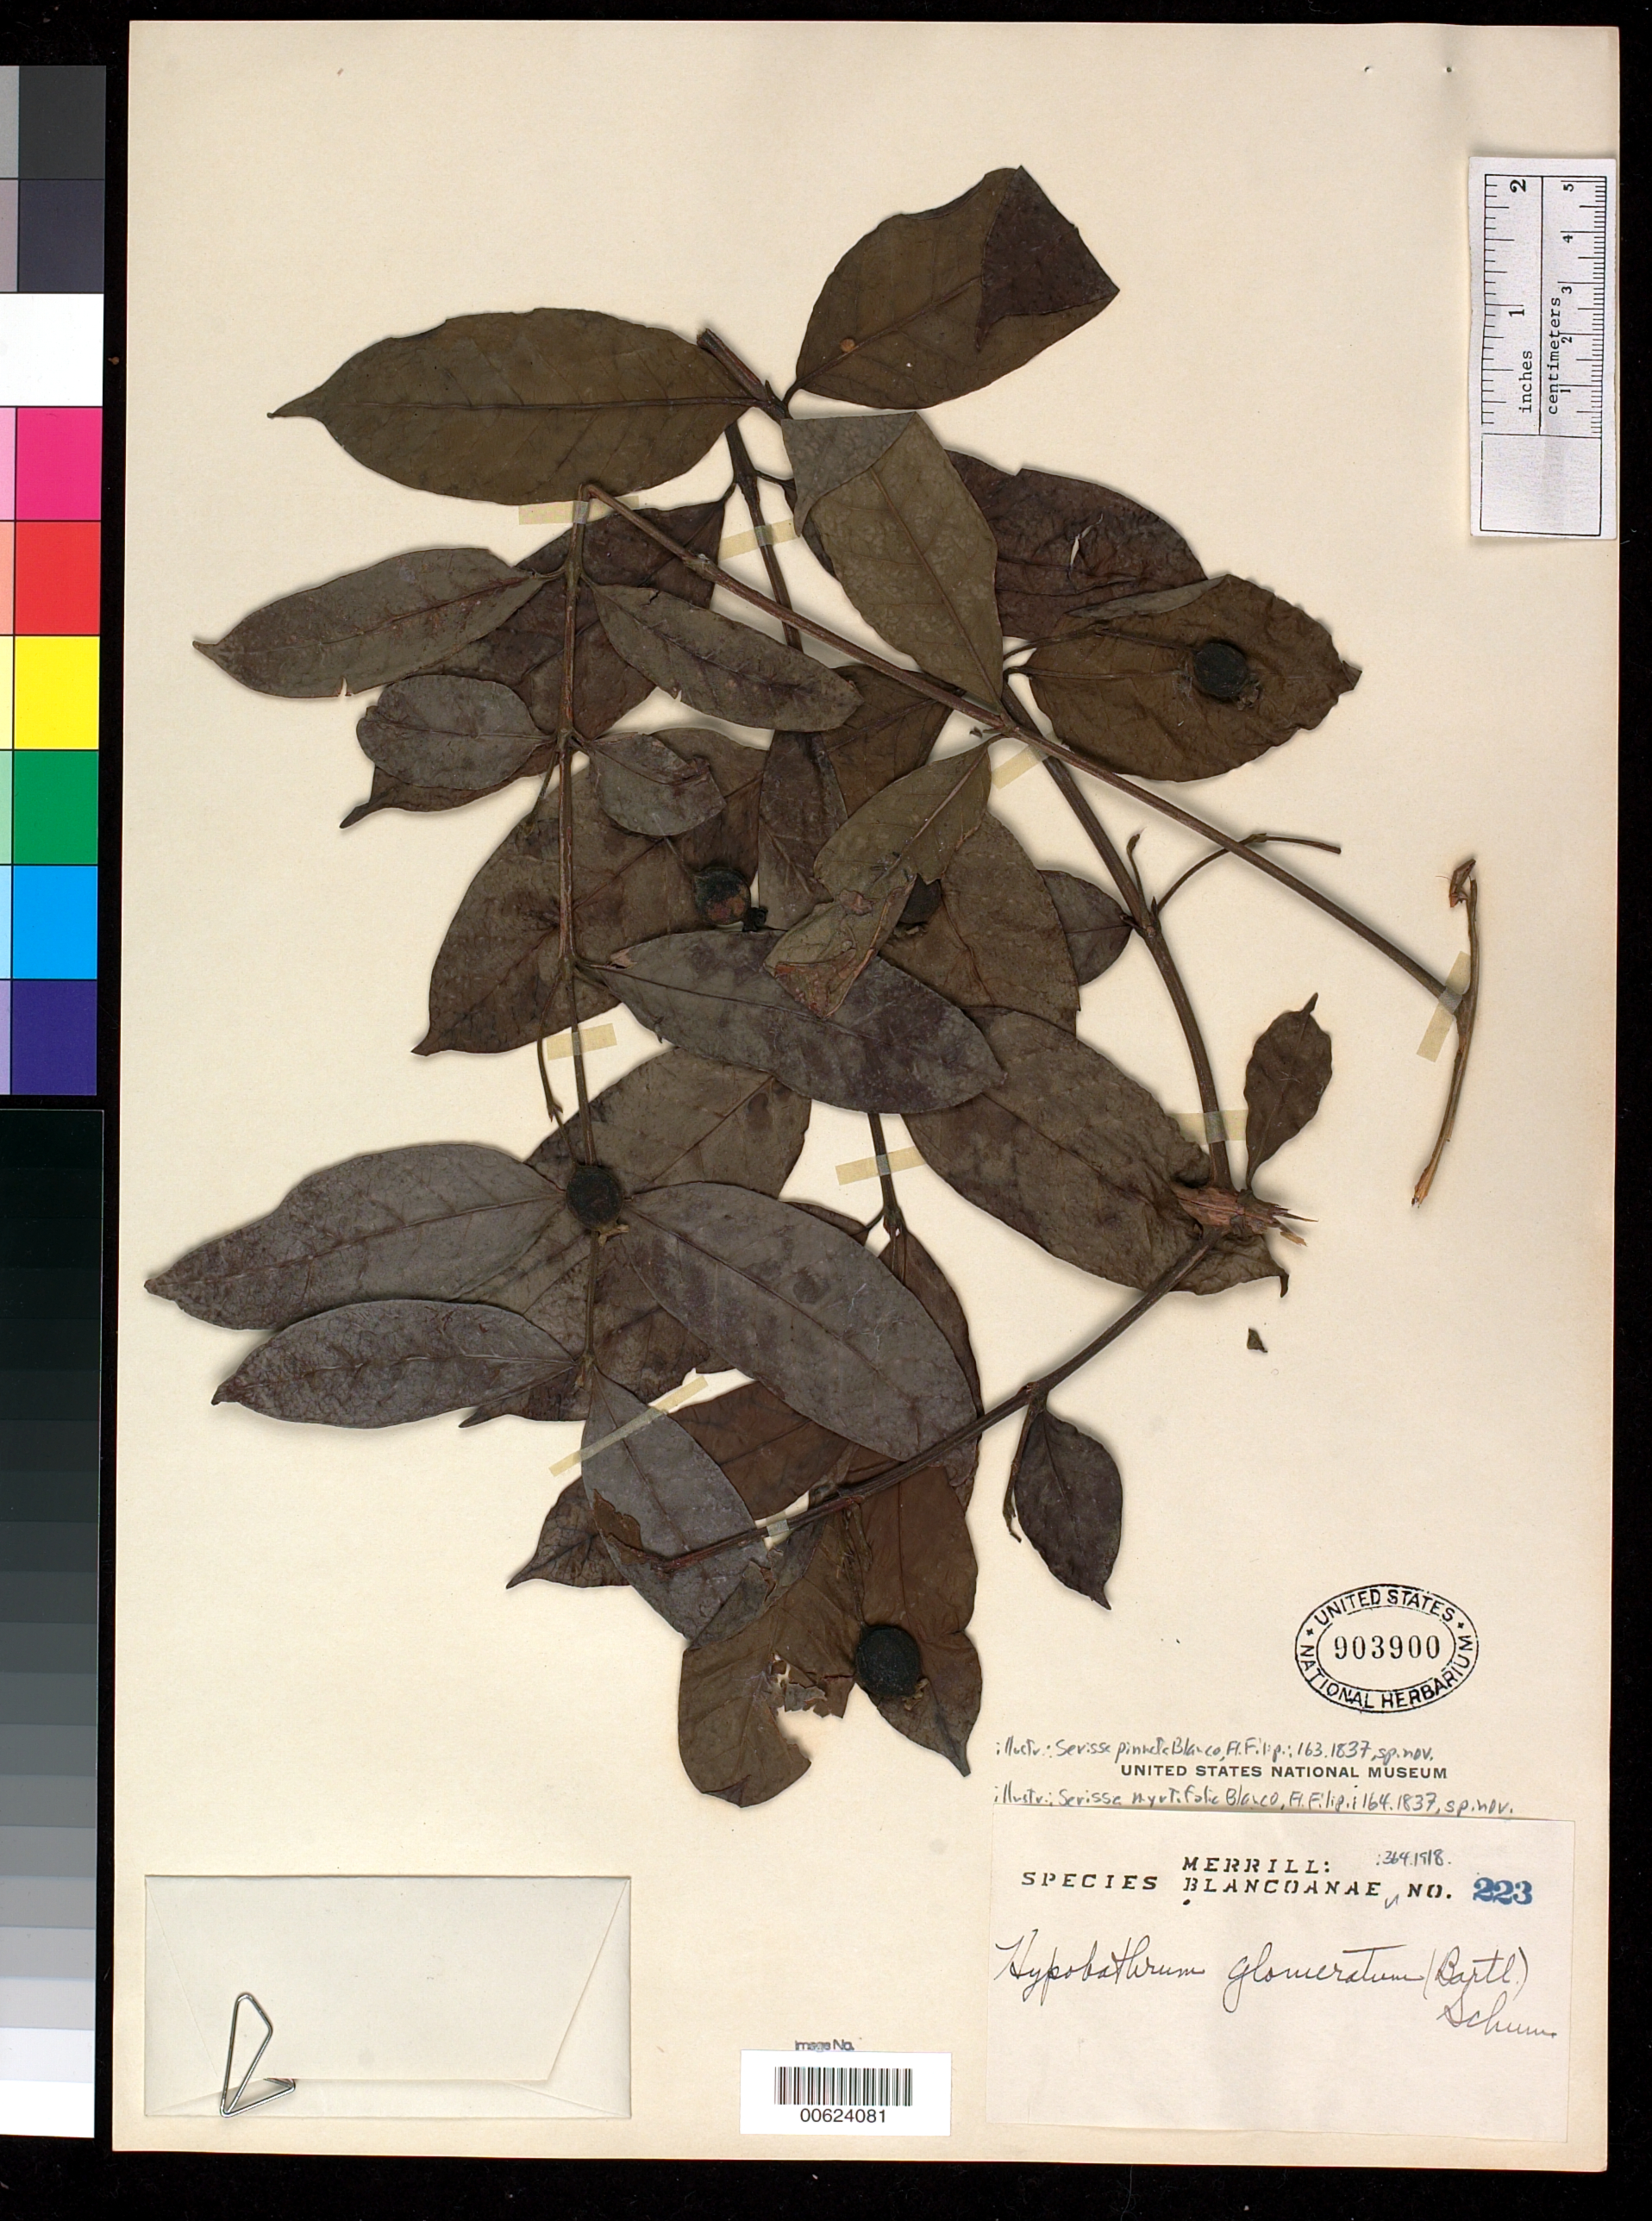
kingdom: Plantae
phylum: Tracheophyta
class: Magnoliopsida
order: Gentianales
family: Rubiaceae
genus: Serissa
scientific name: Serissa pinnata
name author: Blanco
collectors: E. D. Merrill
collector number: Sp. Blancoan. 0223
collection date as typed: Jul 1914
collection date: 1914-07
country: Philippines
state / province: Central Luzon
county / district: Bulacan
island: Luzon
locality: Angat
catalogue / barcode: US 903900